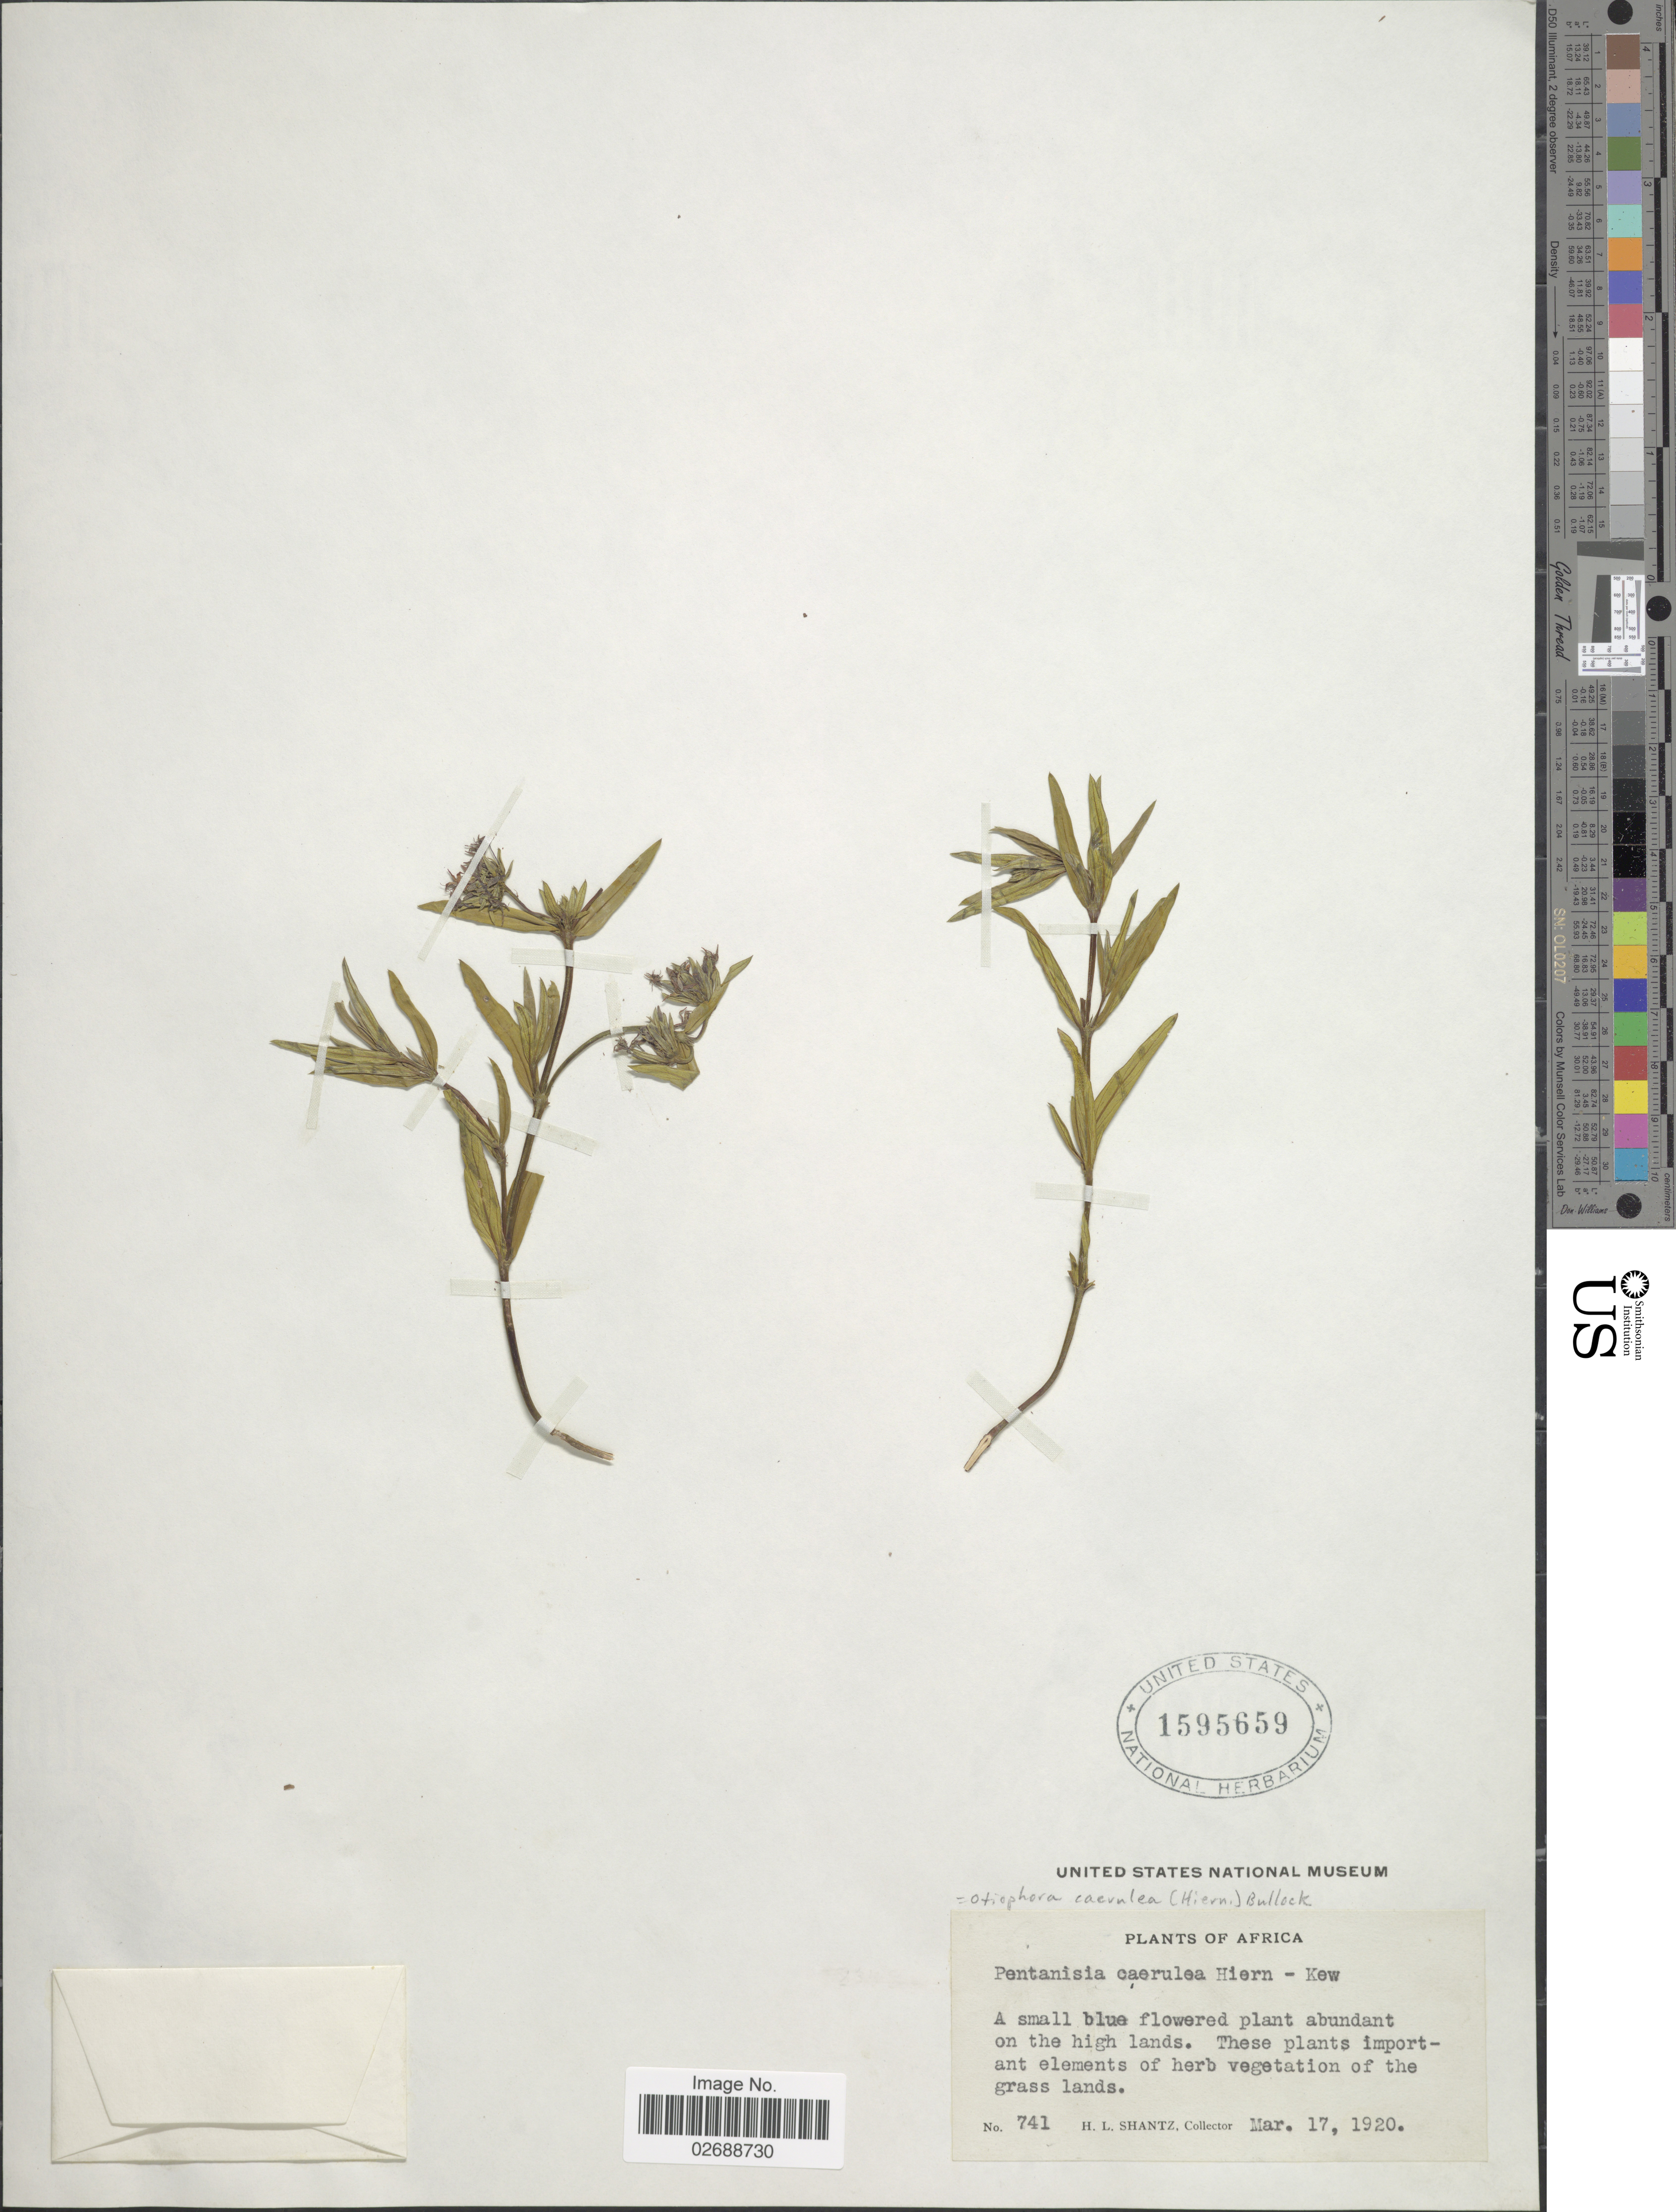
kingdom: Plantae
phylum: Tracheophyta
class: Magnoliopsida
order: Gentianales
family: Rubiaceae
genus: Otiophora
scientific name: Otiophora caerulea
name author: (Hiern) Bullock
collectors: H. Shantz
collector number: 741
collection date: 1920-03-17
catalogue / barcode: US 1595659